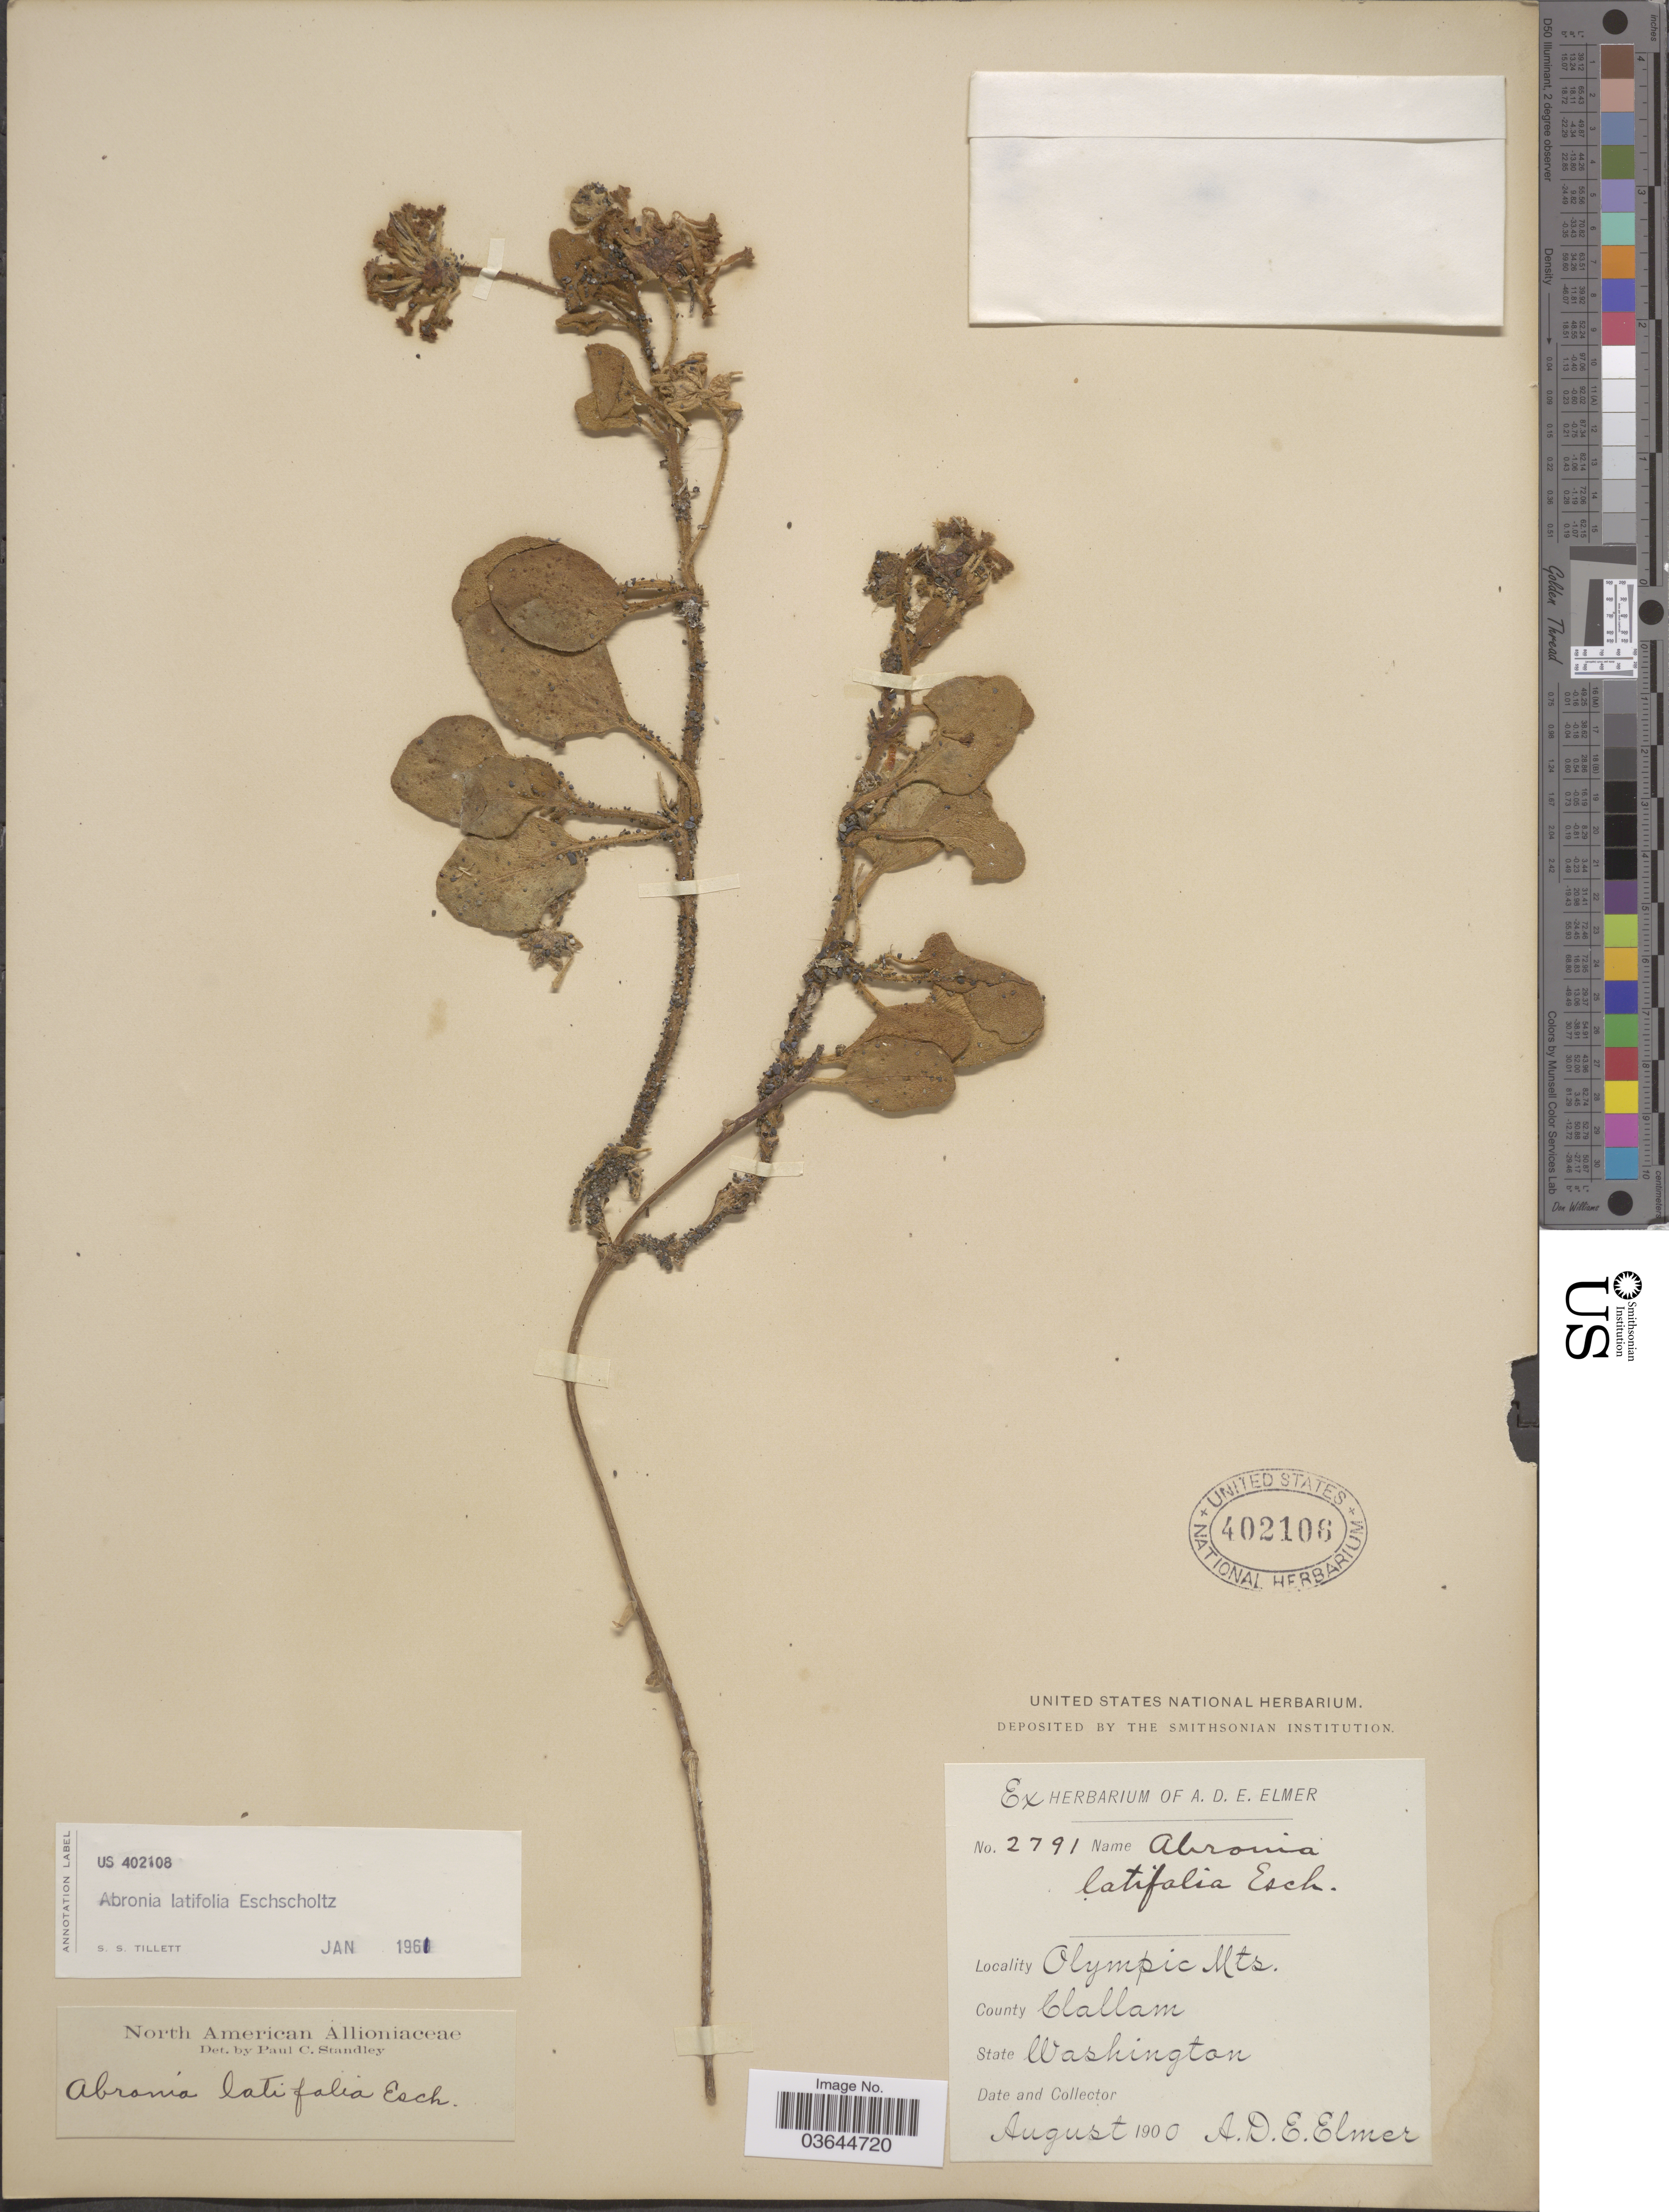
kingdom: Plantae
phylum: Tracheophyta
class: Magnoliopsida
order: Caryophyllales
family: Nyctaginaceae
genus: Abronia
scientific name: Abronia latifolia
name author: Eschsch.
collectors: A. D. E. Elmer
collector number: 2791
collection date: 1900-08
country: United States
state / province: Washington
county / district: Clallam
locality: Olympic Mts. County Clallam.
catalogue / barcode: US 402106